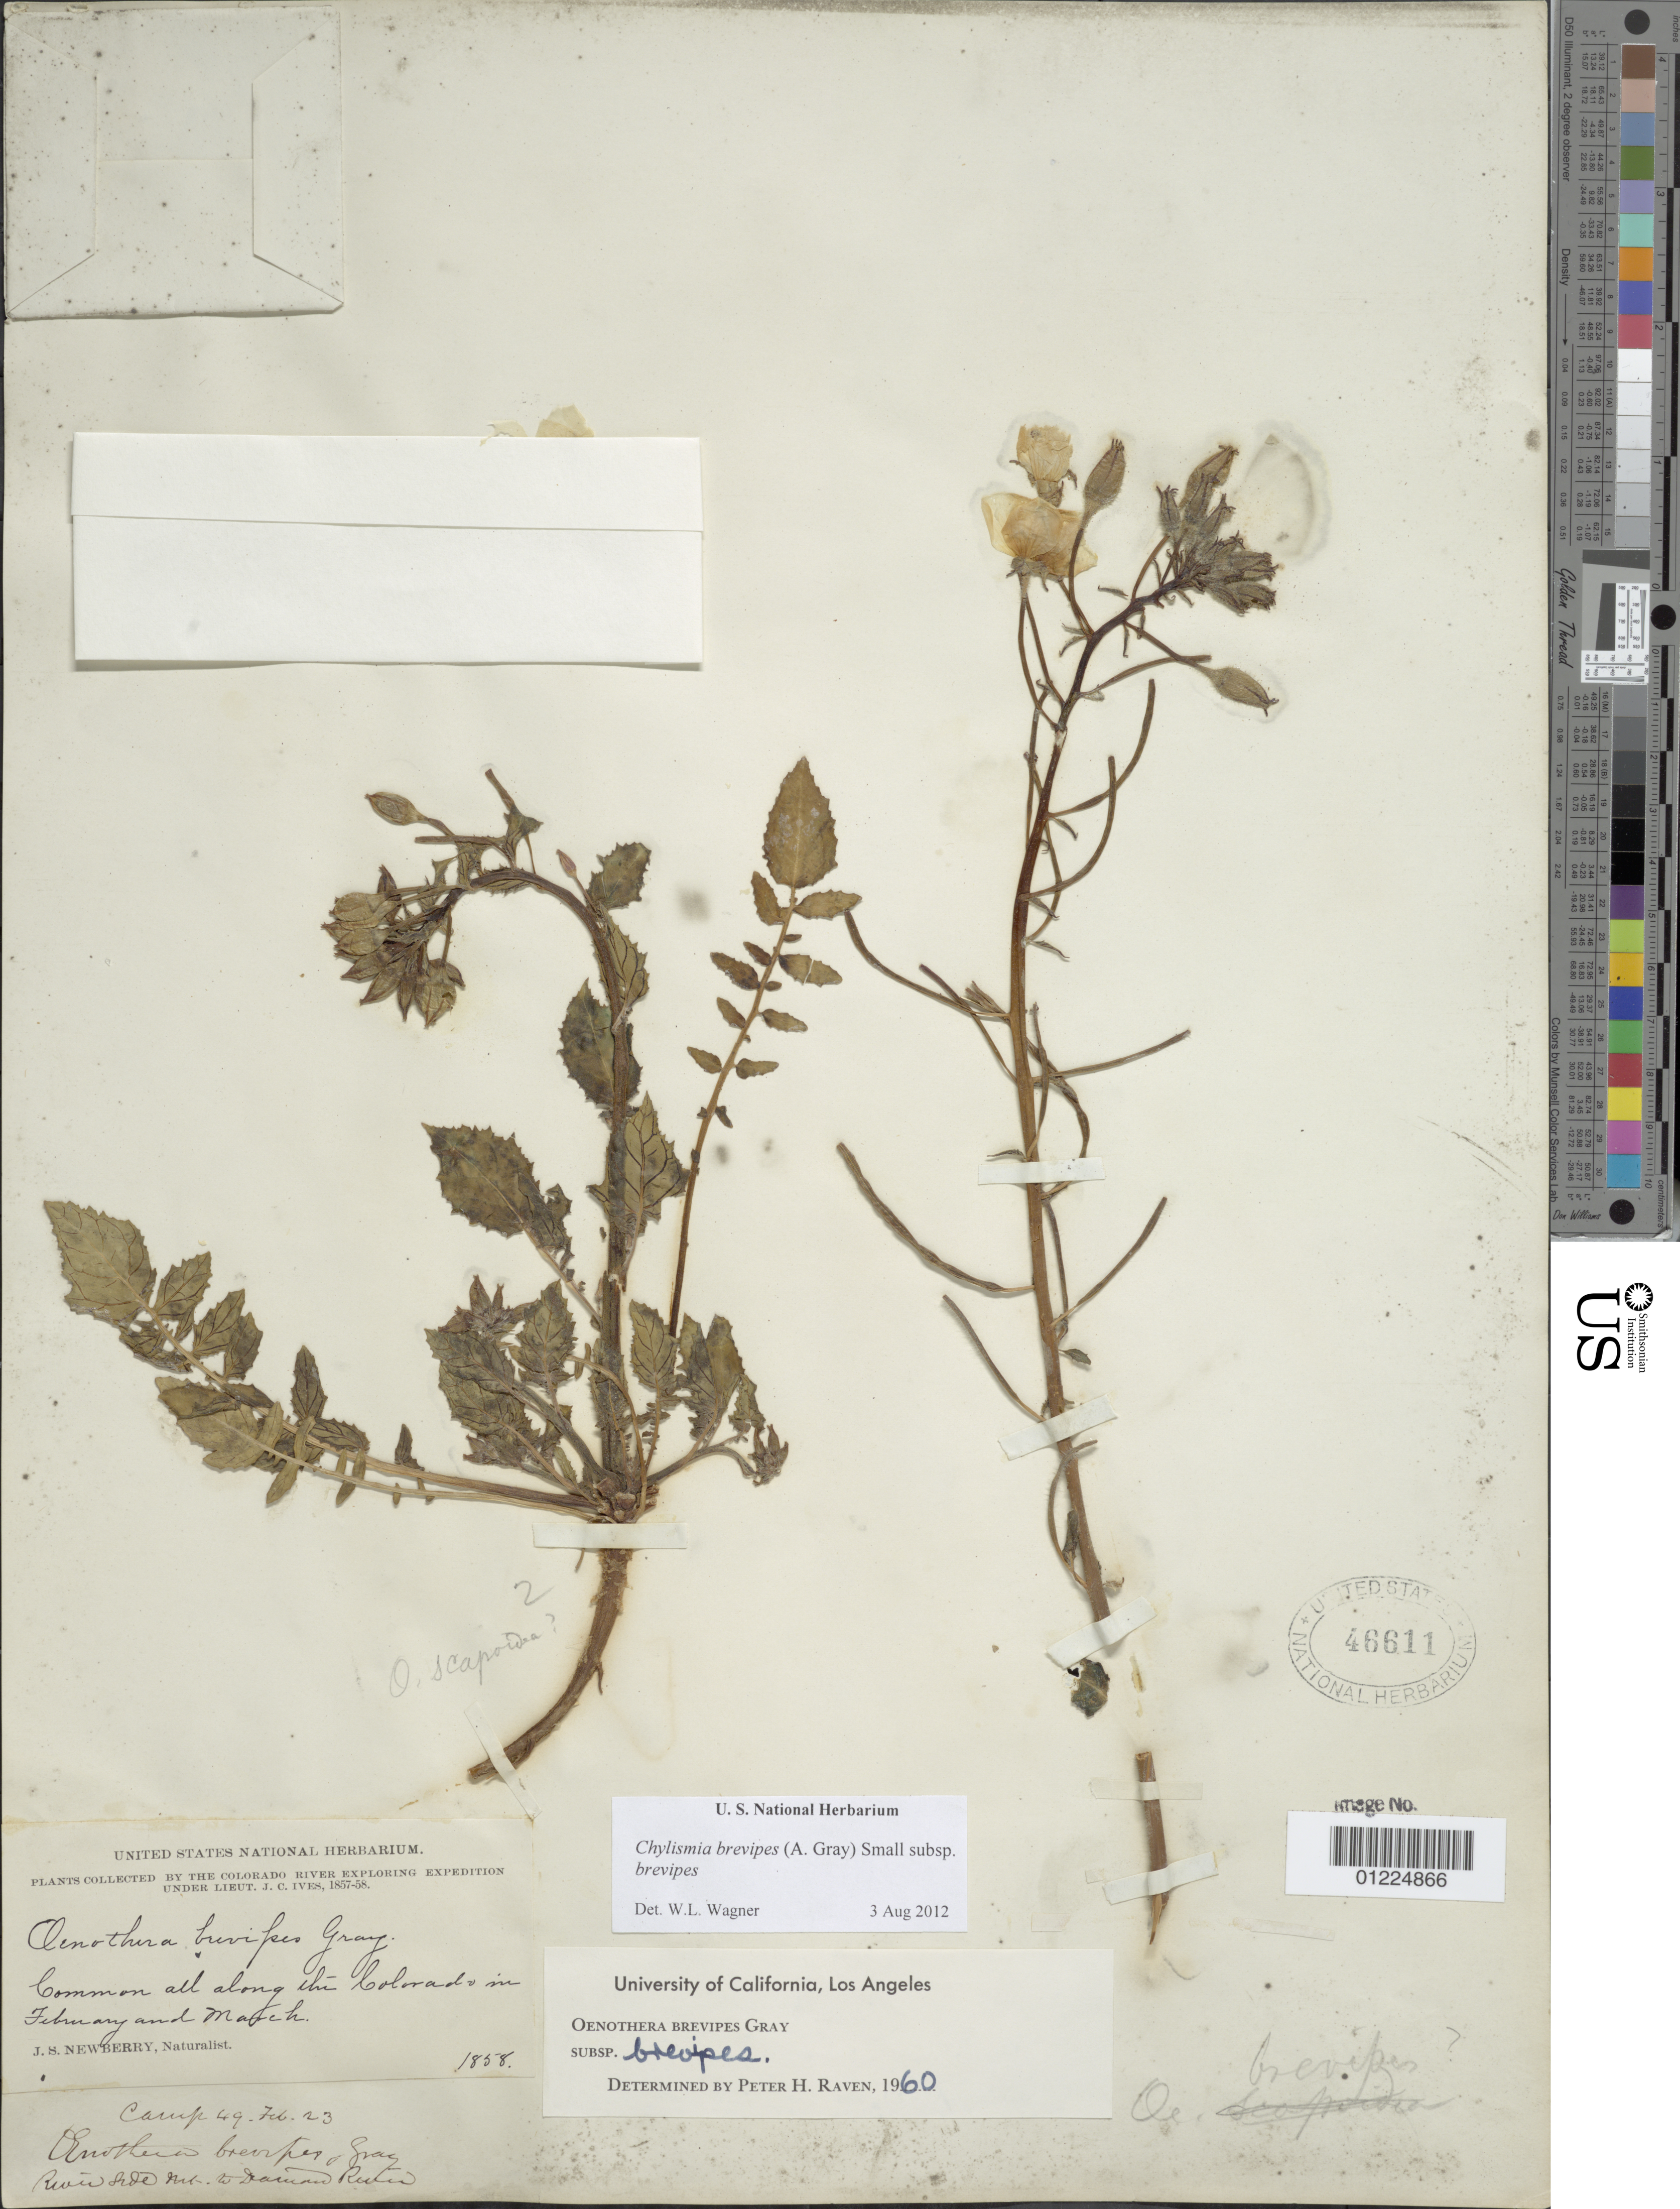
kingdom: Plantae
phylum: Tracheophyta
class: Magnoliopsida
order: Myrtales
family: Onagraceae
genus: Chylismia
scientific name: Chylismia brevipes subsp. brevipes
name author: (A. Gray) Small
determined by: Wagner, W. L., (BOT), Smithsonian Institution - National Museum of Natural History (UNITED STATES)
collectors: J. S. Newberry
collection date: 1858-02-23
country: United States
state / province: Colorado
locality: Camp 49, river side Mts.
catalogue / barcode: US 46611